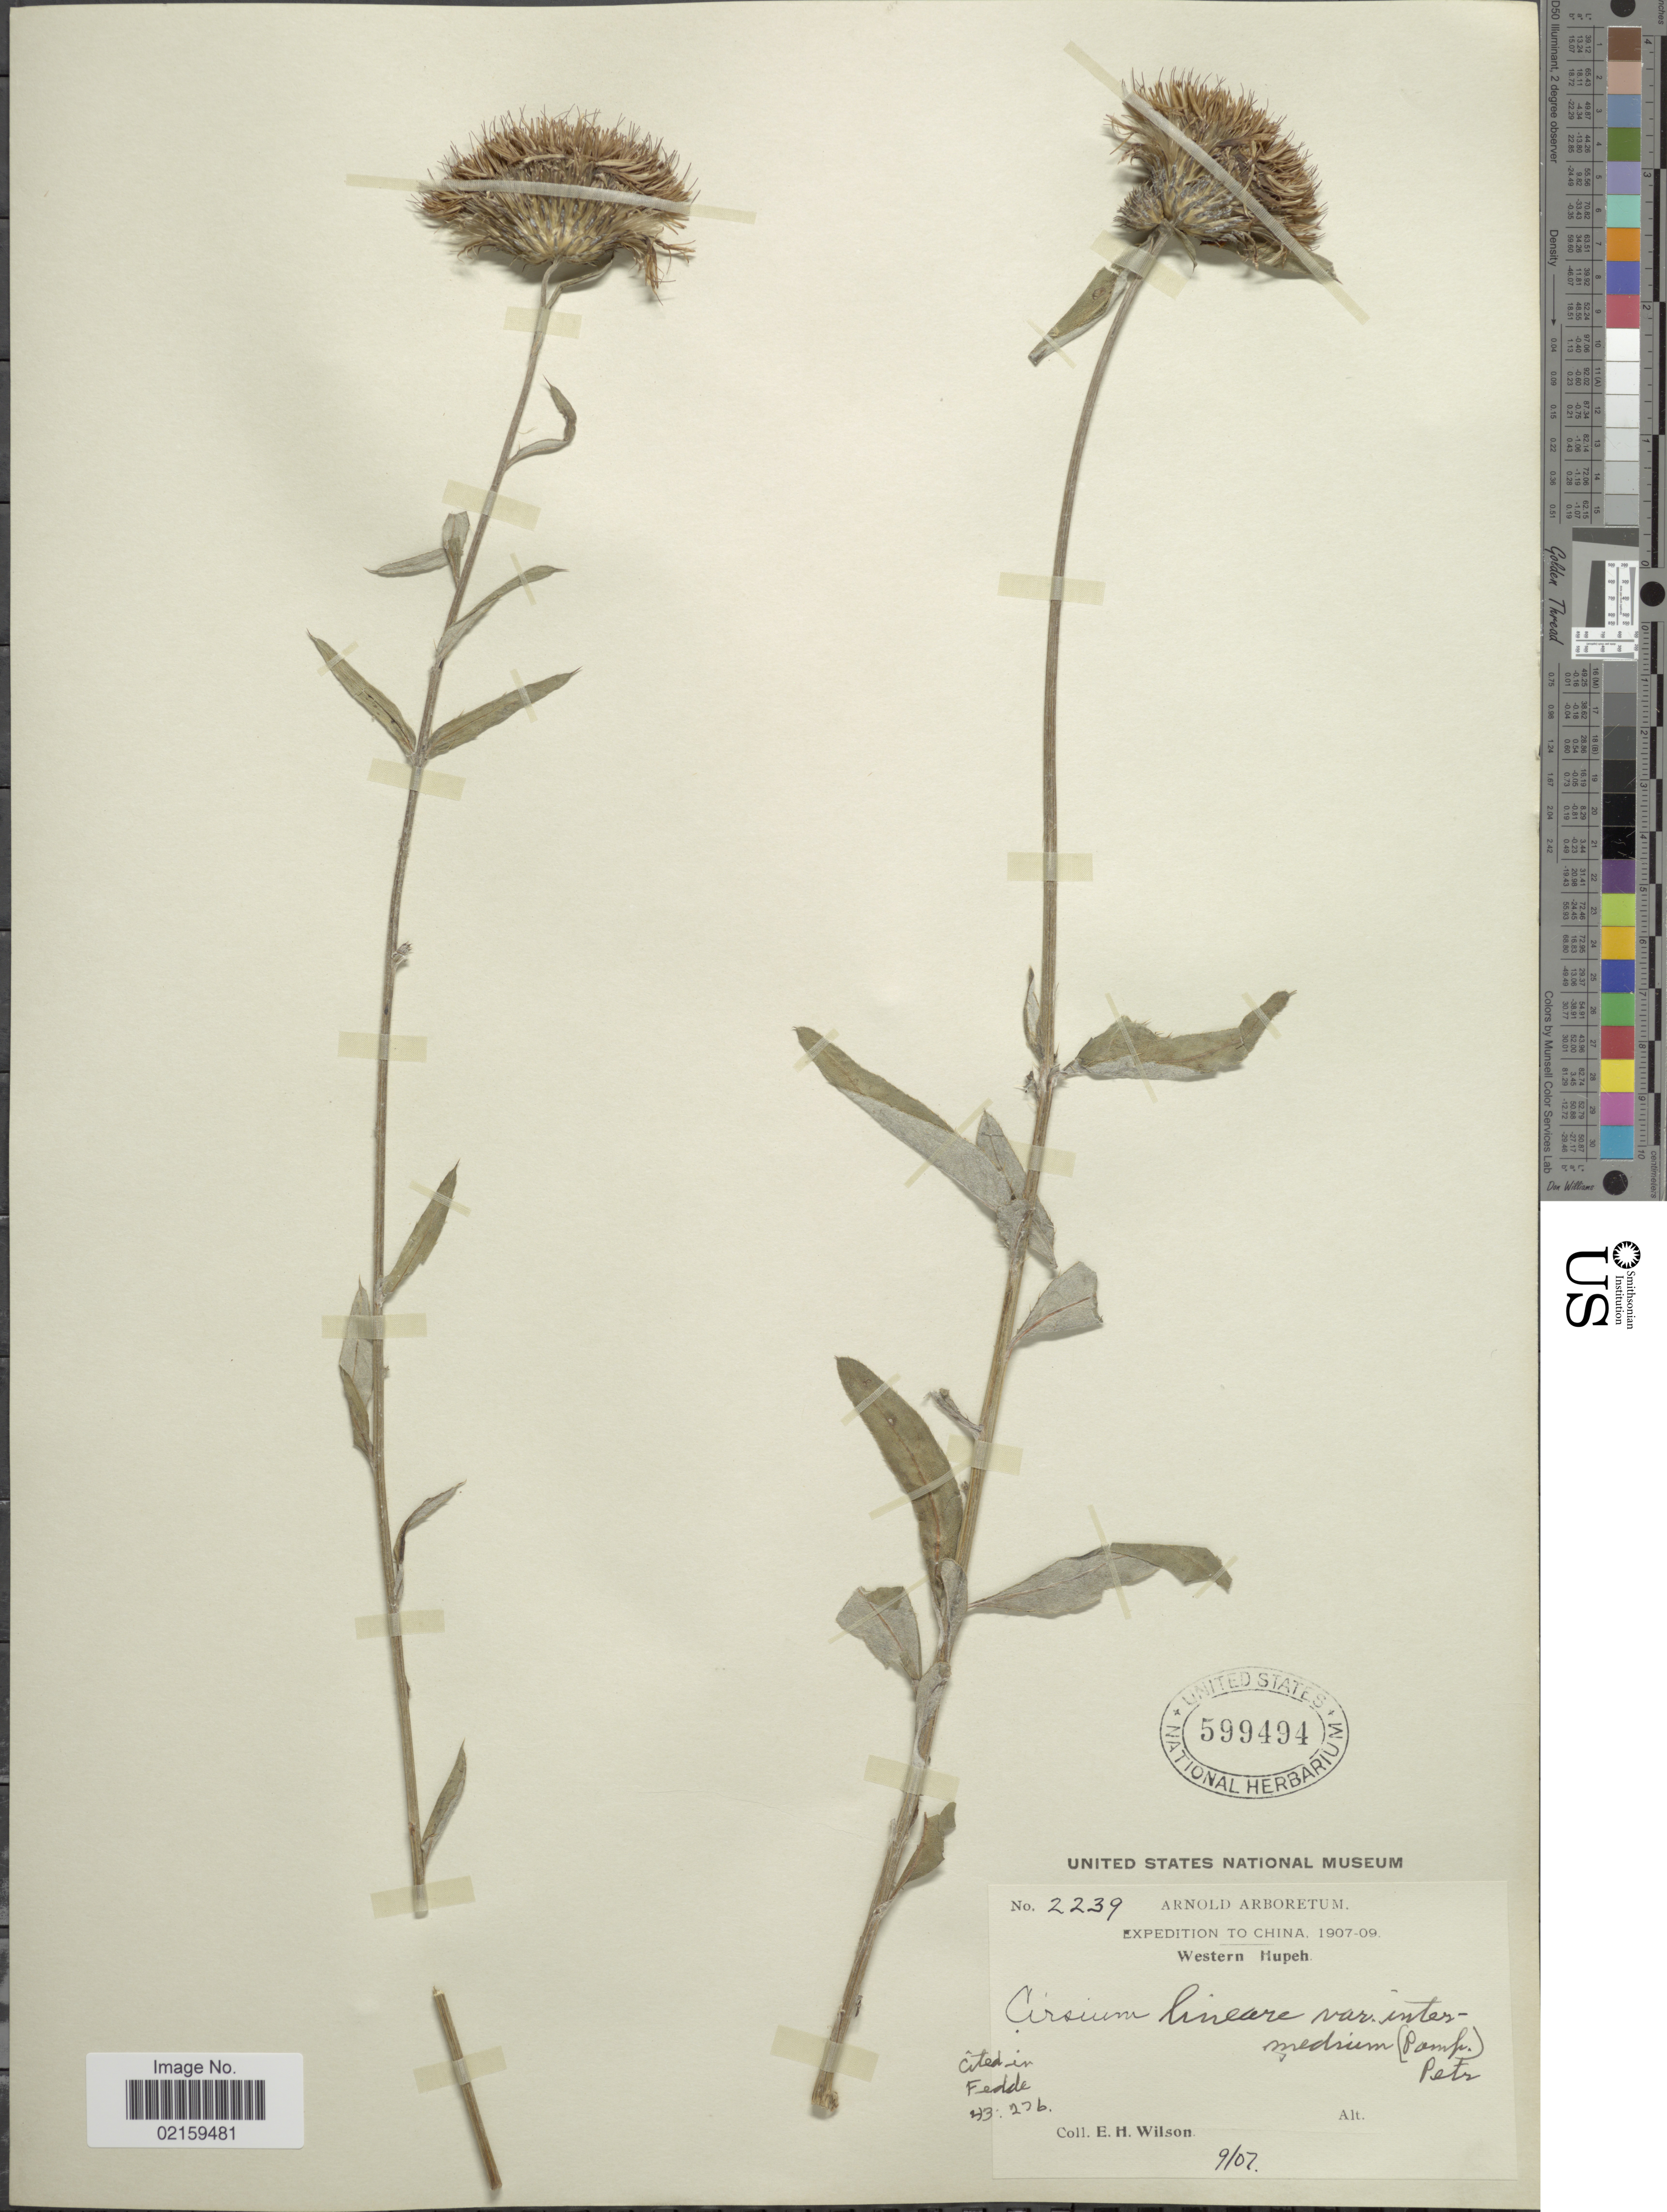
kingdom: Plantae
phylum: Tracheophyta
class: Magnoliopsida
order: Asterales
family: Asteraceae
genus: Cirsium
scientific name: Cirsium lineare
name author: (Thunb.) Sch. Bip.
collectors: E. Wilson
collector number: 2239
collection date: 1907-09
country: China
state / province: Hubei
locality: Western Hupeh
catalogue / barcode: US 599494